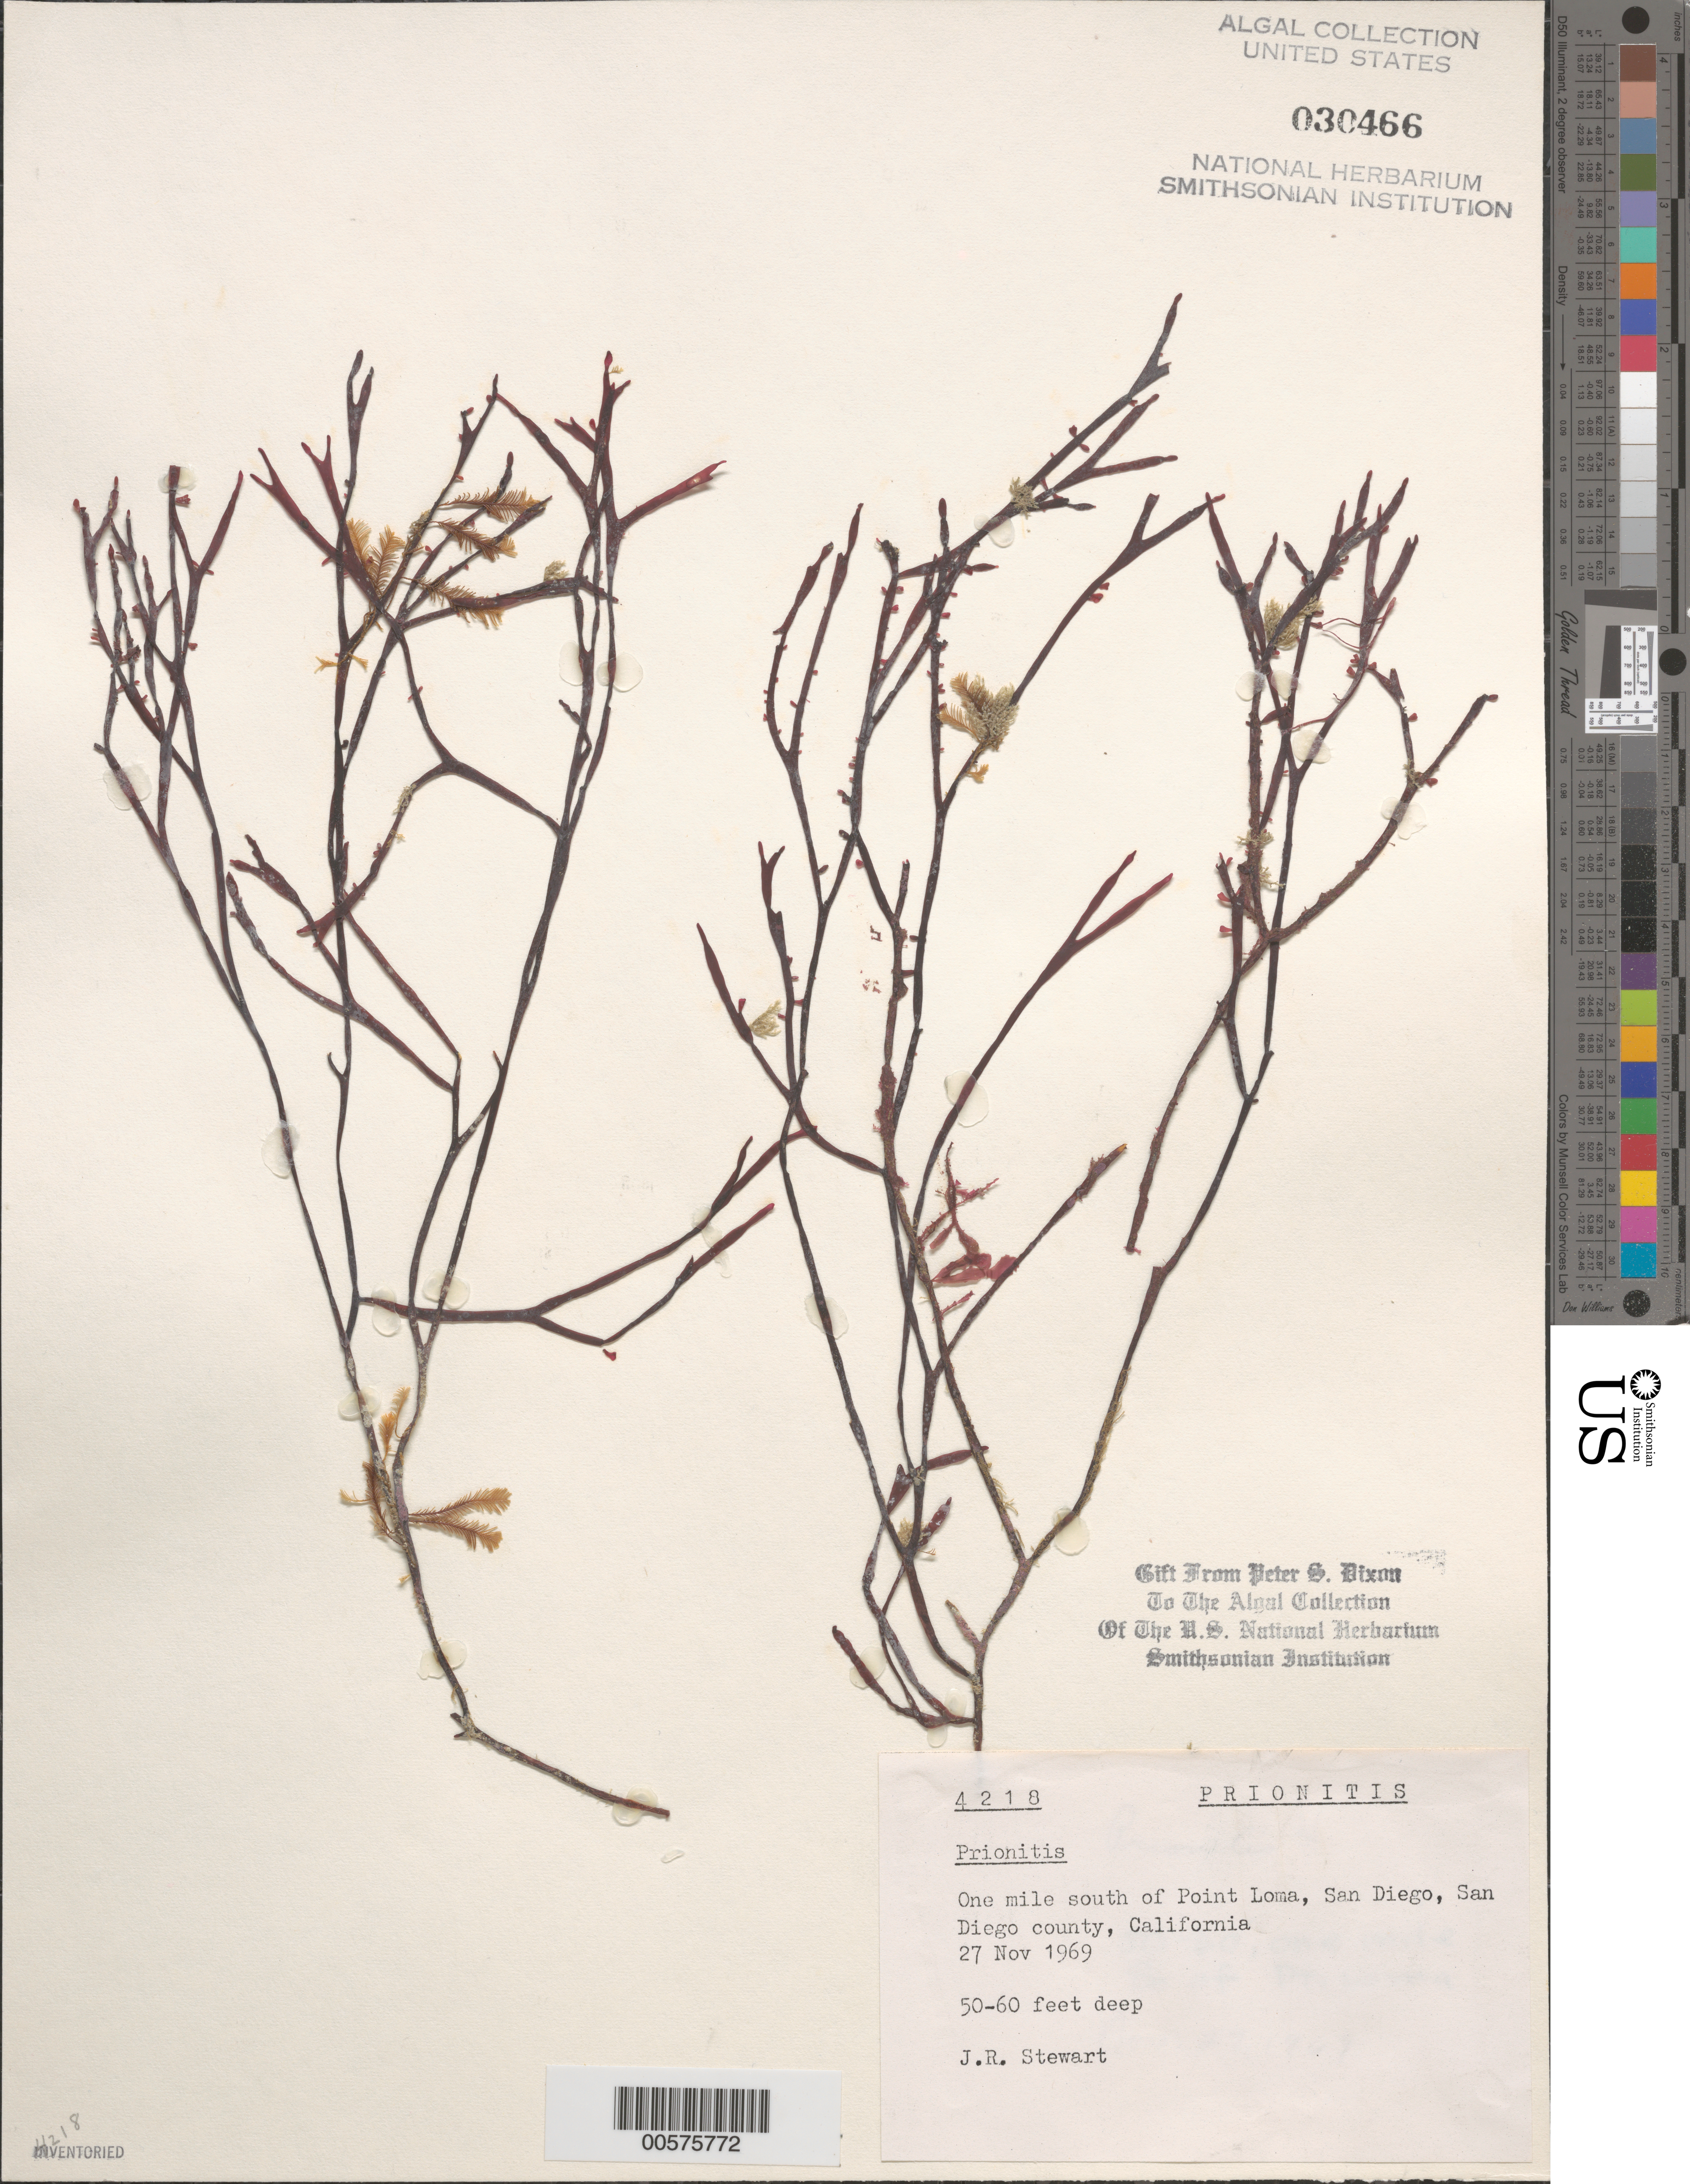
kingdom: Plantae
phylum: Rhodophyta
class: Florideophyceae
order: Cryptonemiales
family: Cryptonemiaceae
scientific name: Prionitis sp.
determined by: Dixon, P. S.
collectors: J. Stewart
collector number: PSD 4218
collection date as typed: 27 Nov 1969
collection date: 1969-11-27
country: United States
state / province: California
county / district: San Diego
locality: San Diego, 1 mile south of Point Loma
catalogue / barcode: US 30466